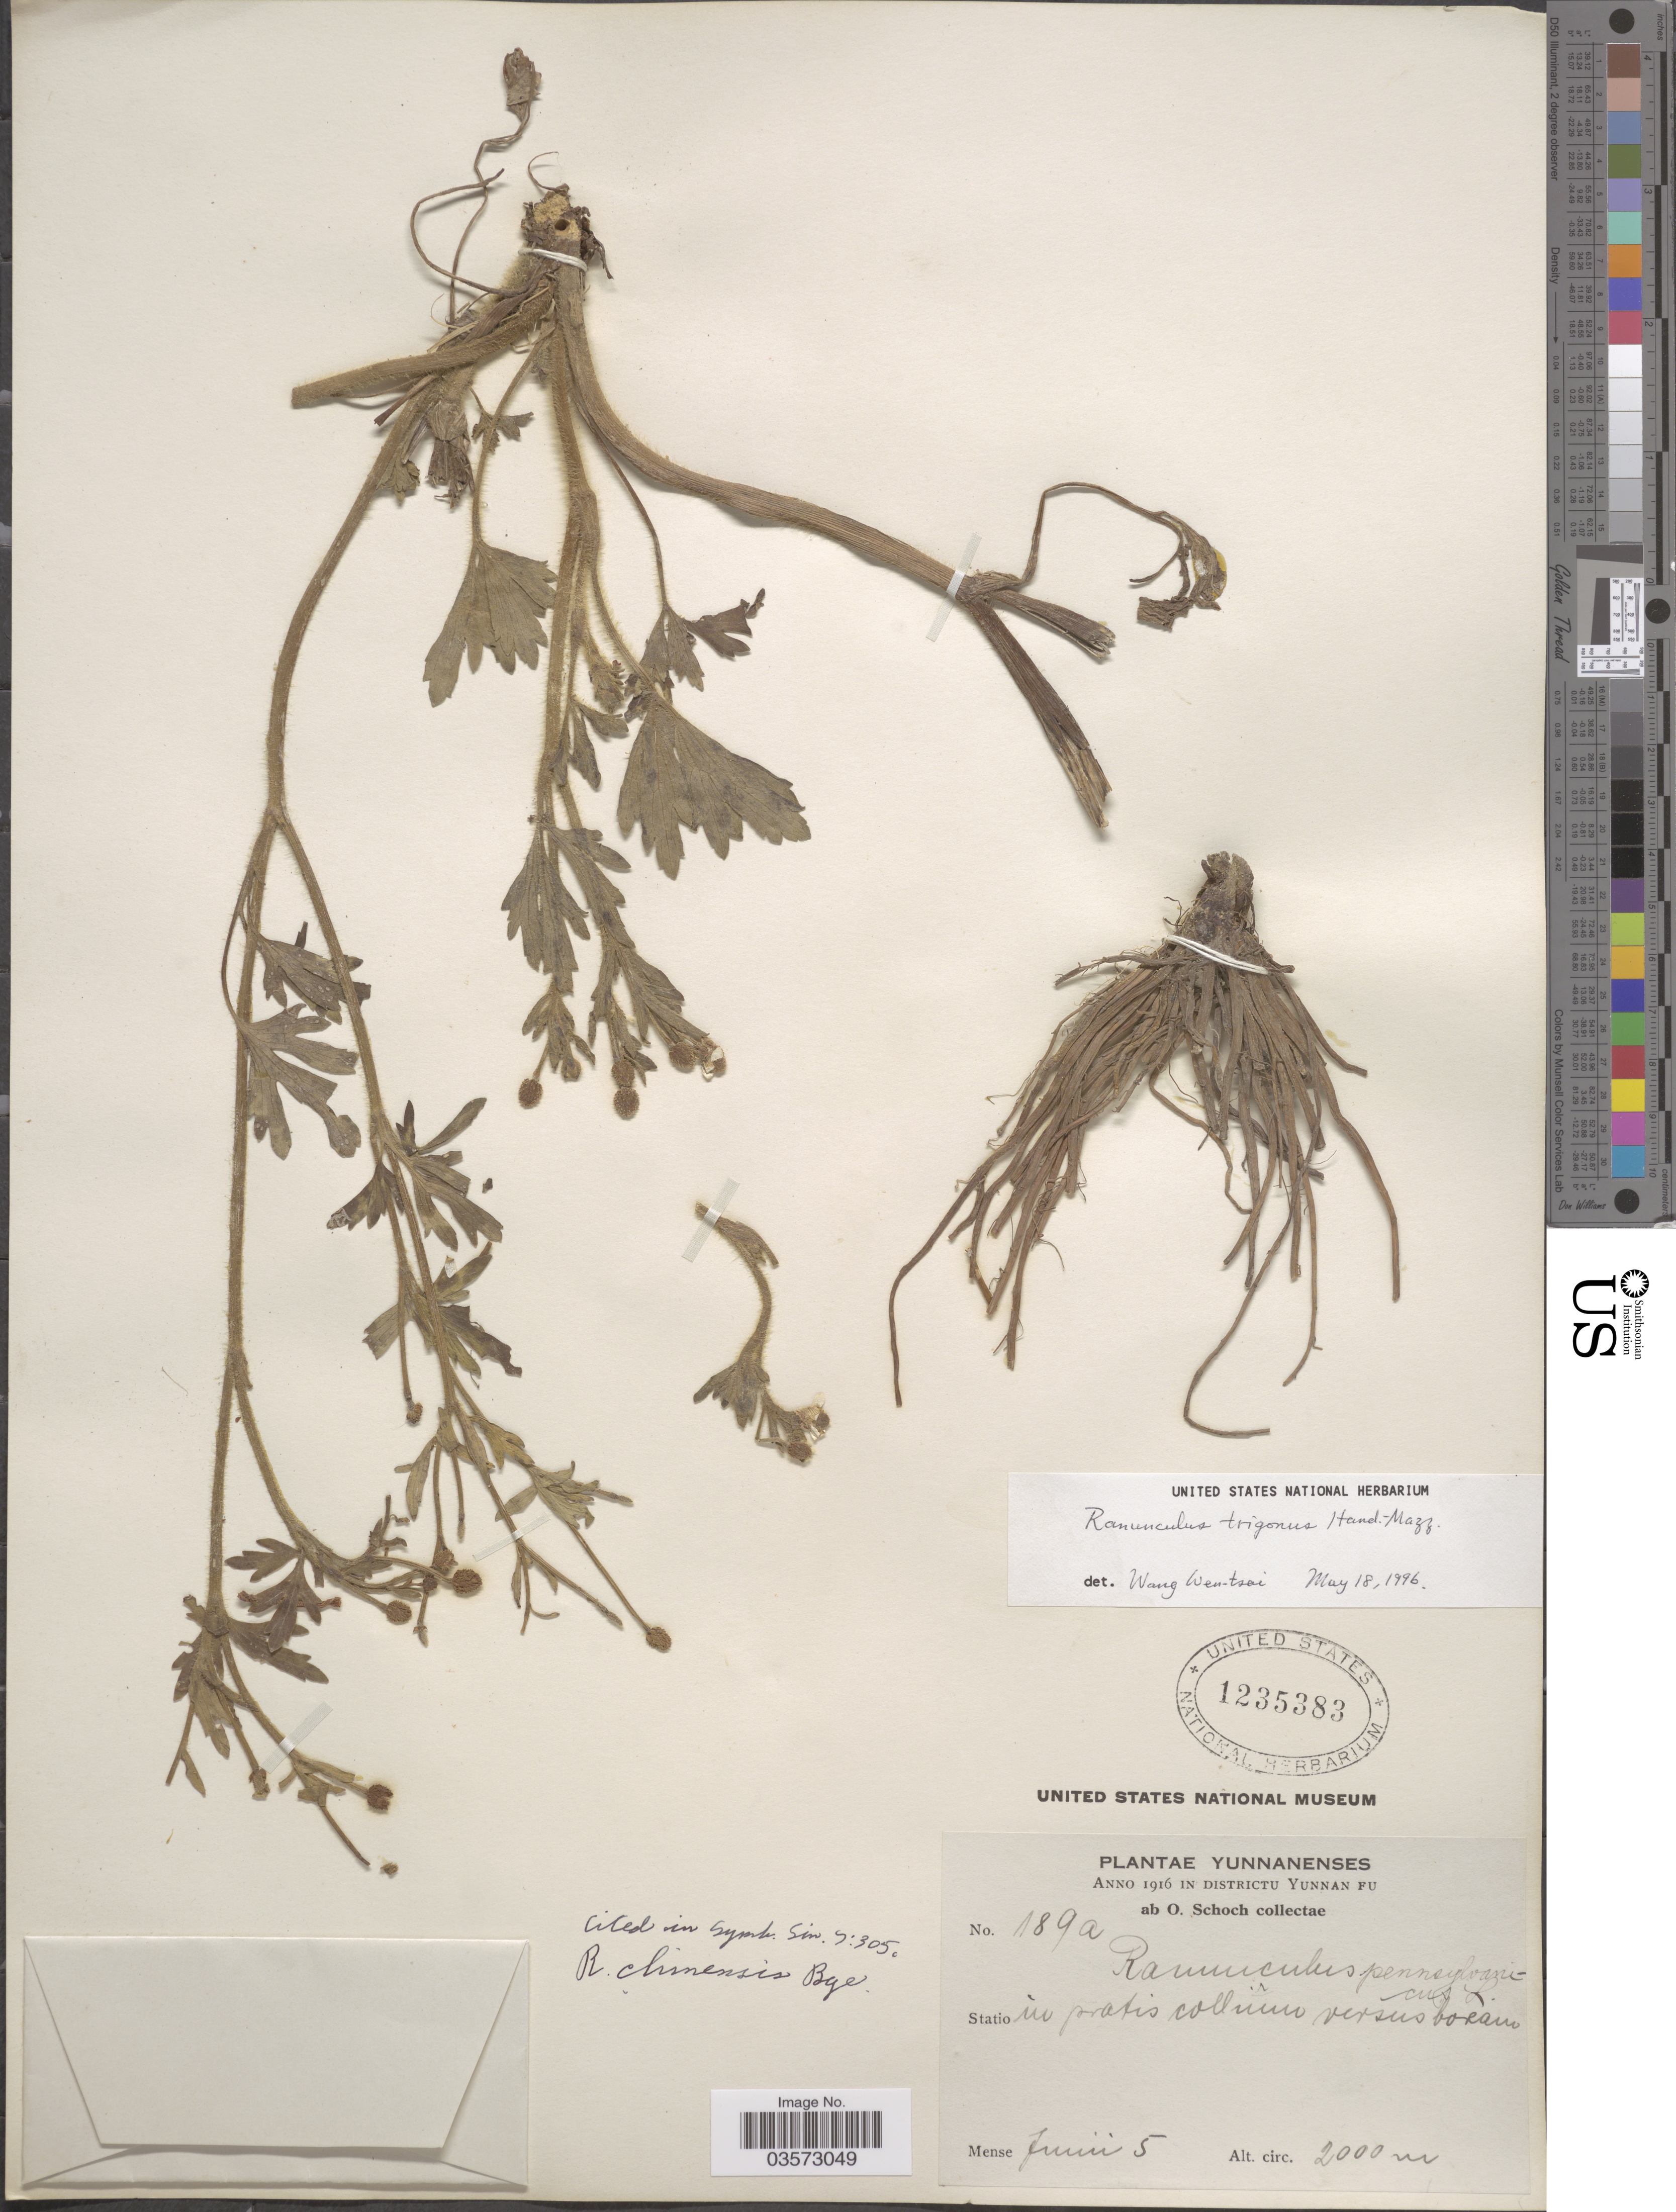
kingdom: Plantae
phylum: Tracheophyta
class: Magnoliopsida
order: Ranunculales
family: Ranunculaceae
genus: Ranunculus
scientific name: Ranunculus yunnanensis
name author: Franch.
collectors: O. Schoch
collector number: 189a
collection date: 1916-06-05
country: China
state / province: Yunnan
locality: Districtu Yunnan Fu. Statio in pratis collium versus borain.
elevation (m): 2000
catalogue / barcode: US 1235383